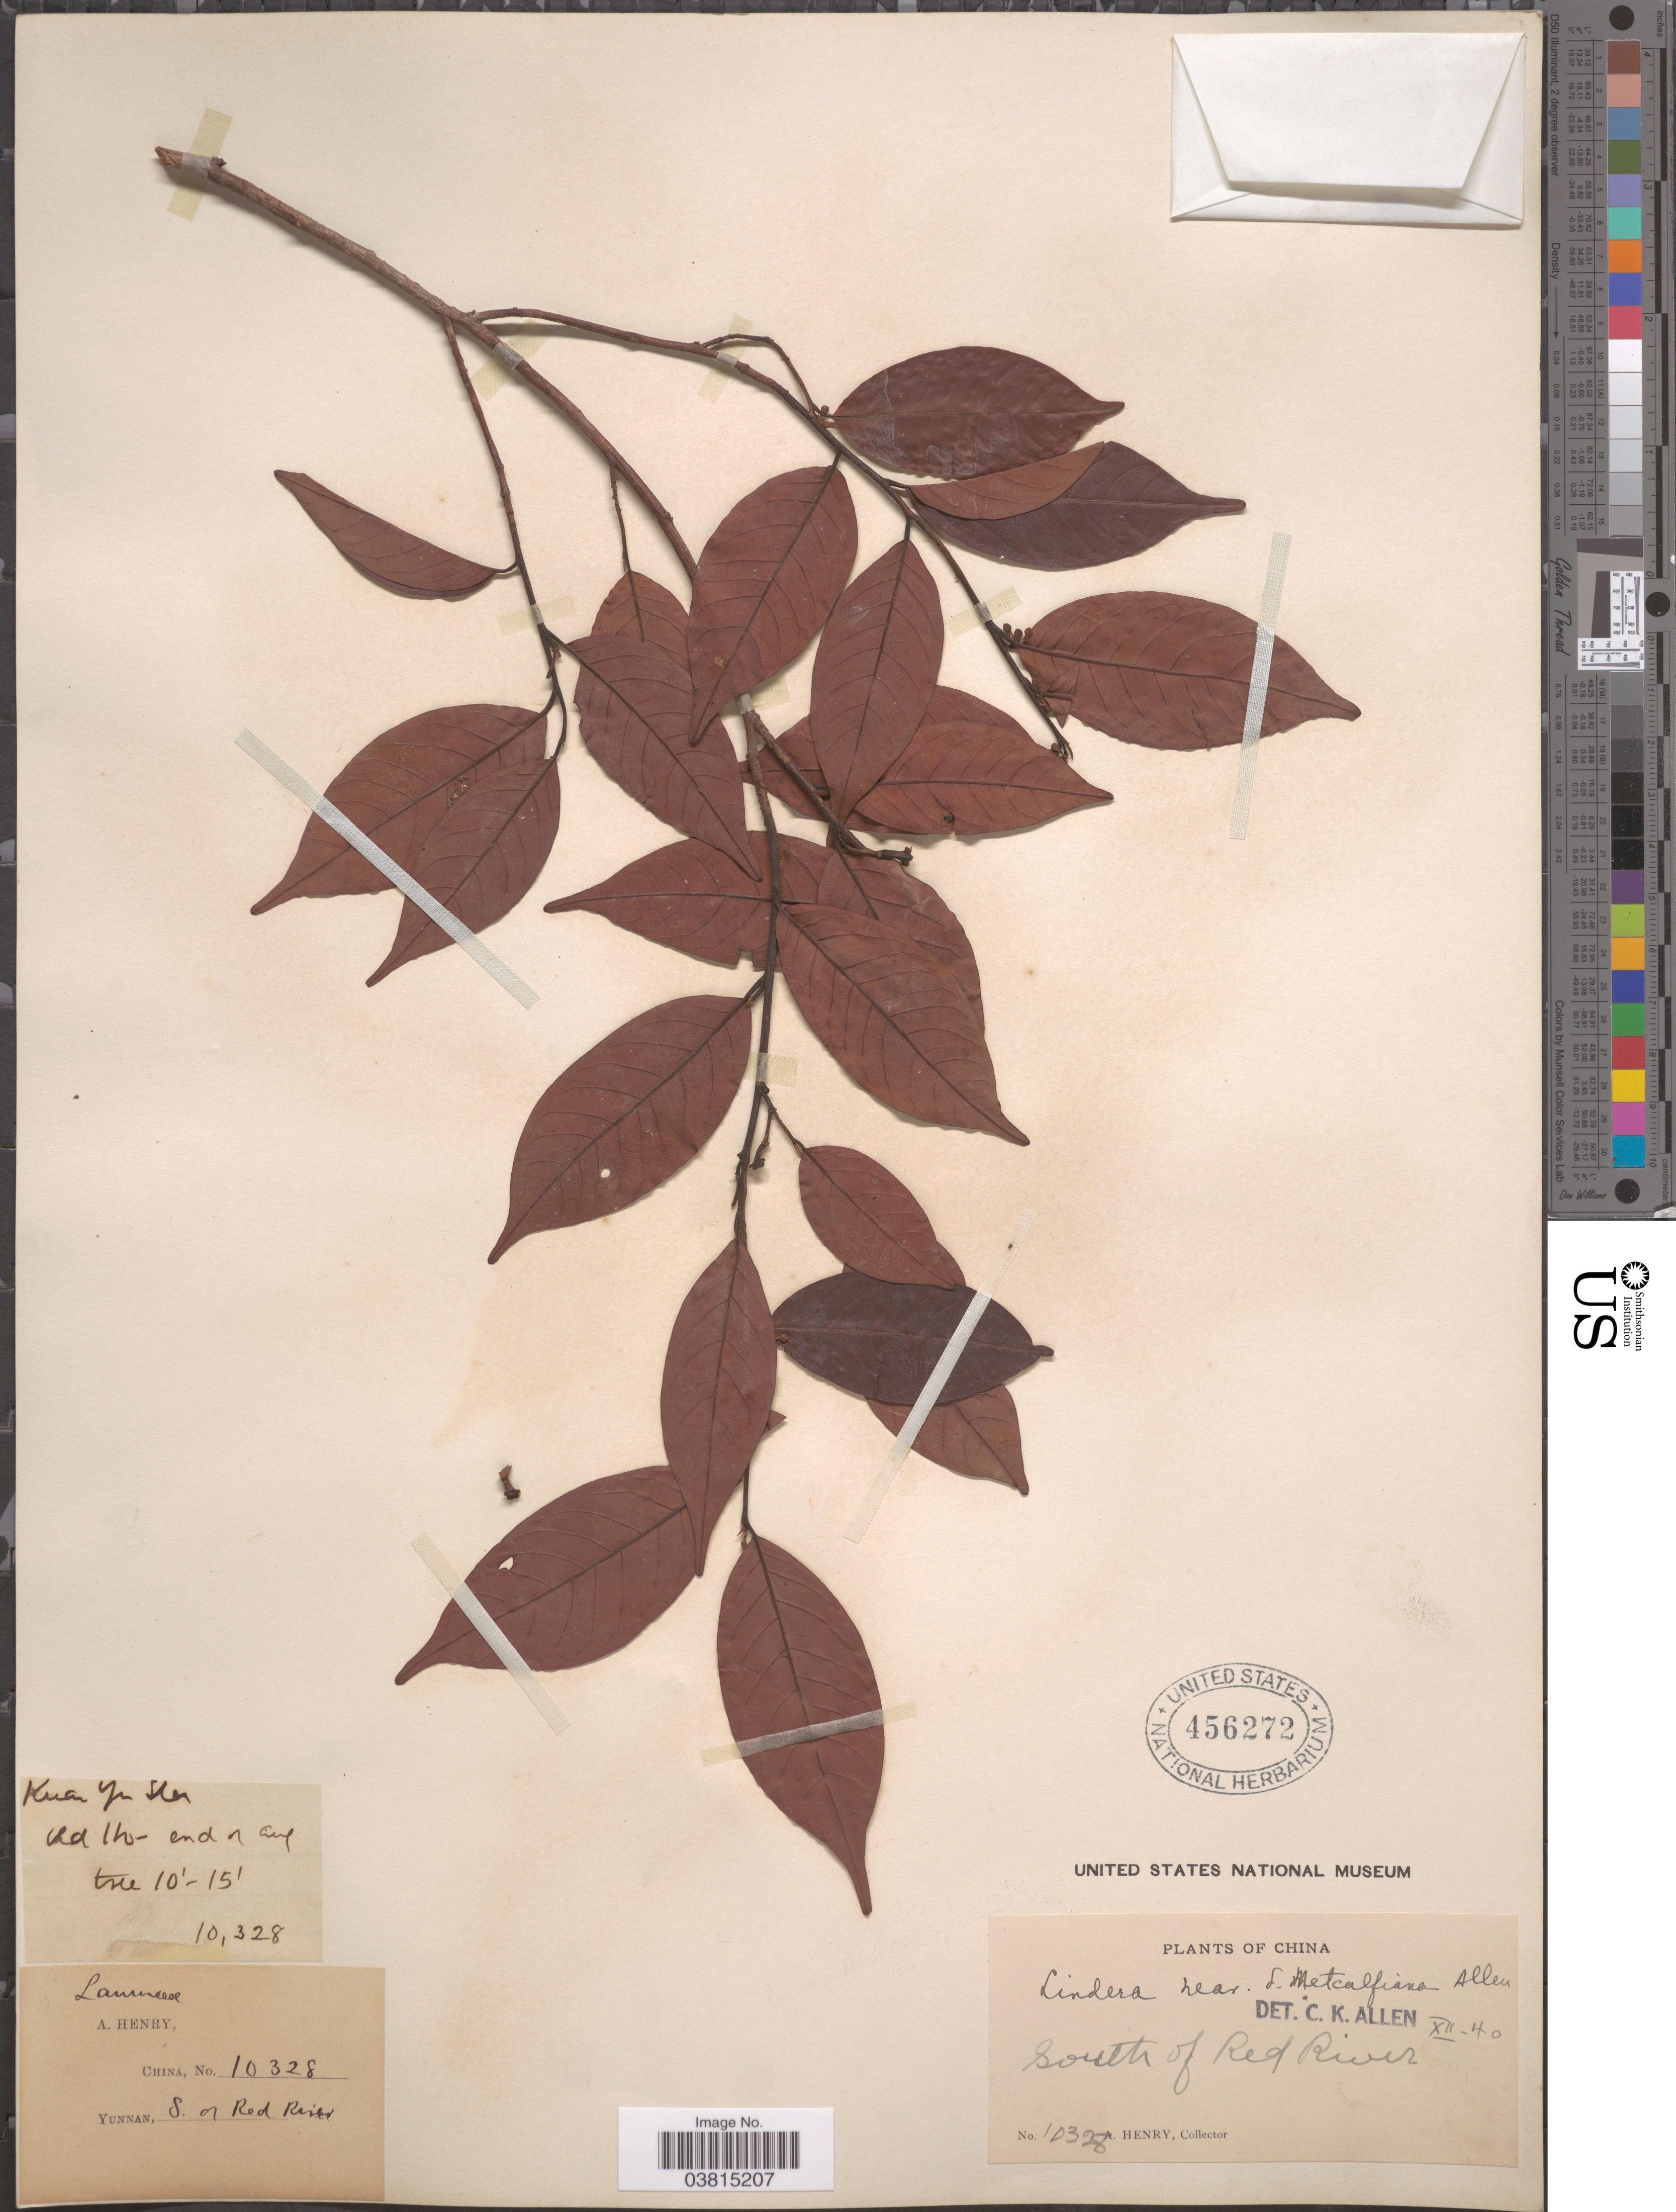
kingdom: Plantae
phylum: Tracheophyta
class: Magnoliopsida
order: Laurales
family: Lauraceae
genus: Lindera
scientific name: Lindera metcalfiana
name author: C.K. Allen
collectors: A. Henry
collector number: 10328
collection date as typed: end of aug.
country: China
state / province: Yunnan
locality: South of Red River. Kwan Yun shan. Old Ho.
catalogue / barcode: US 456272